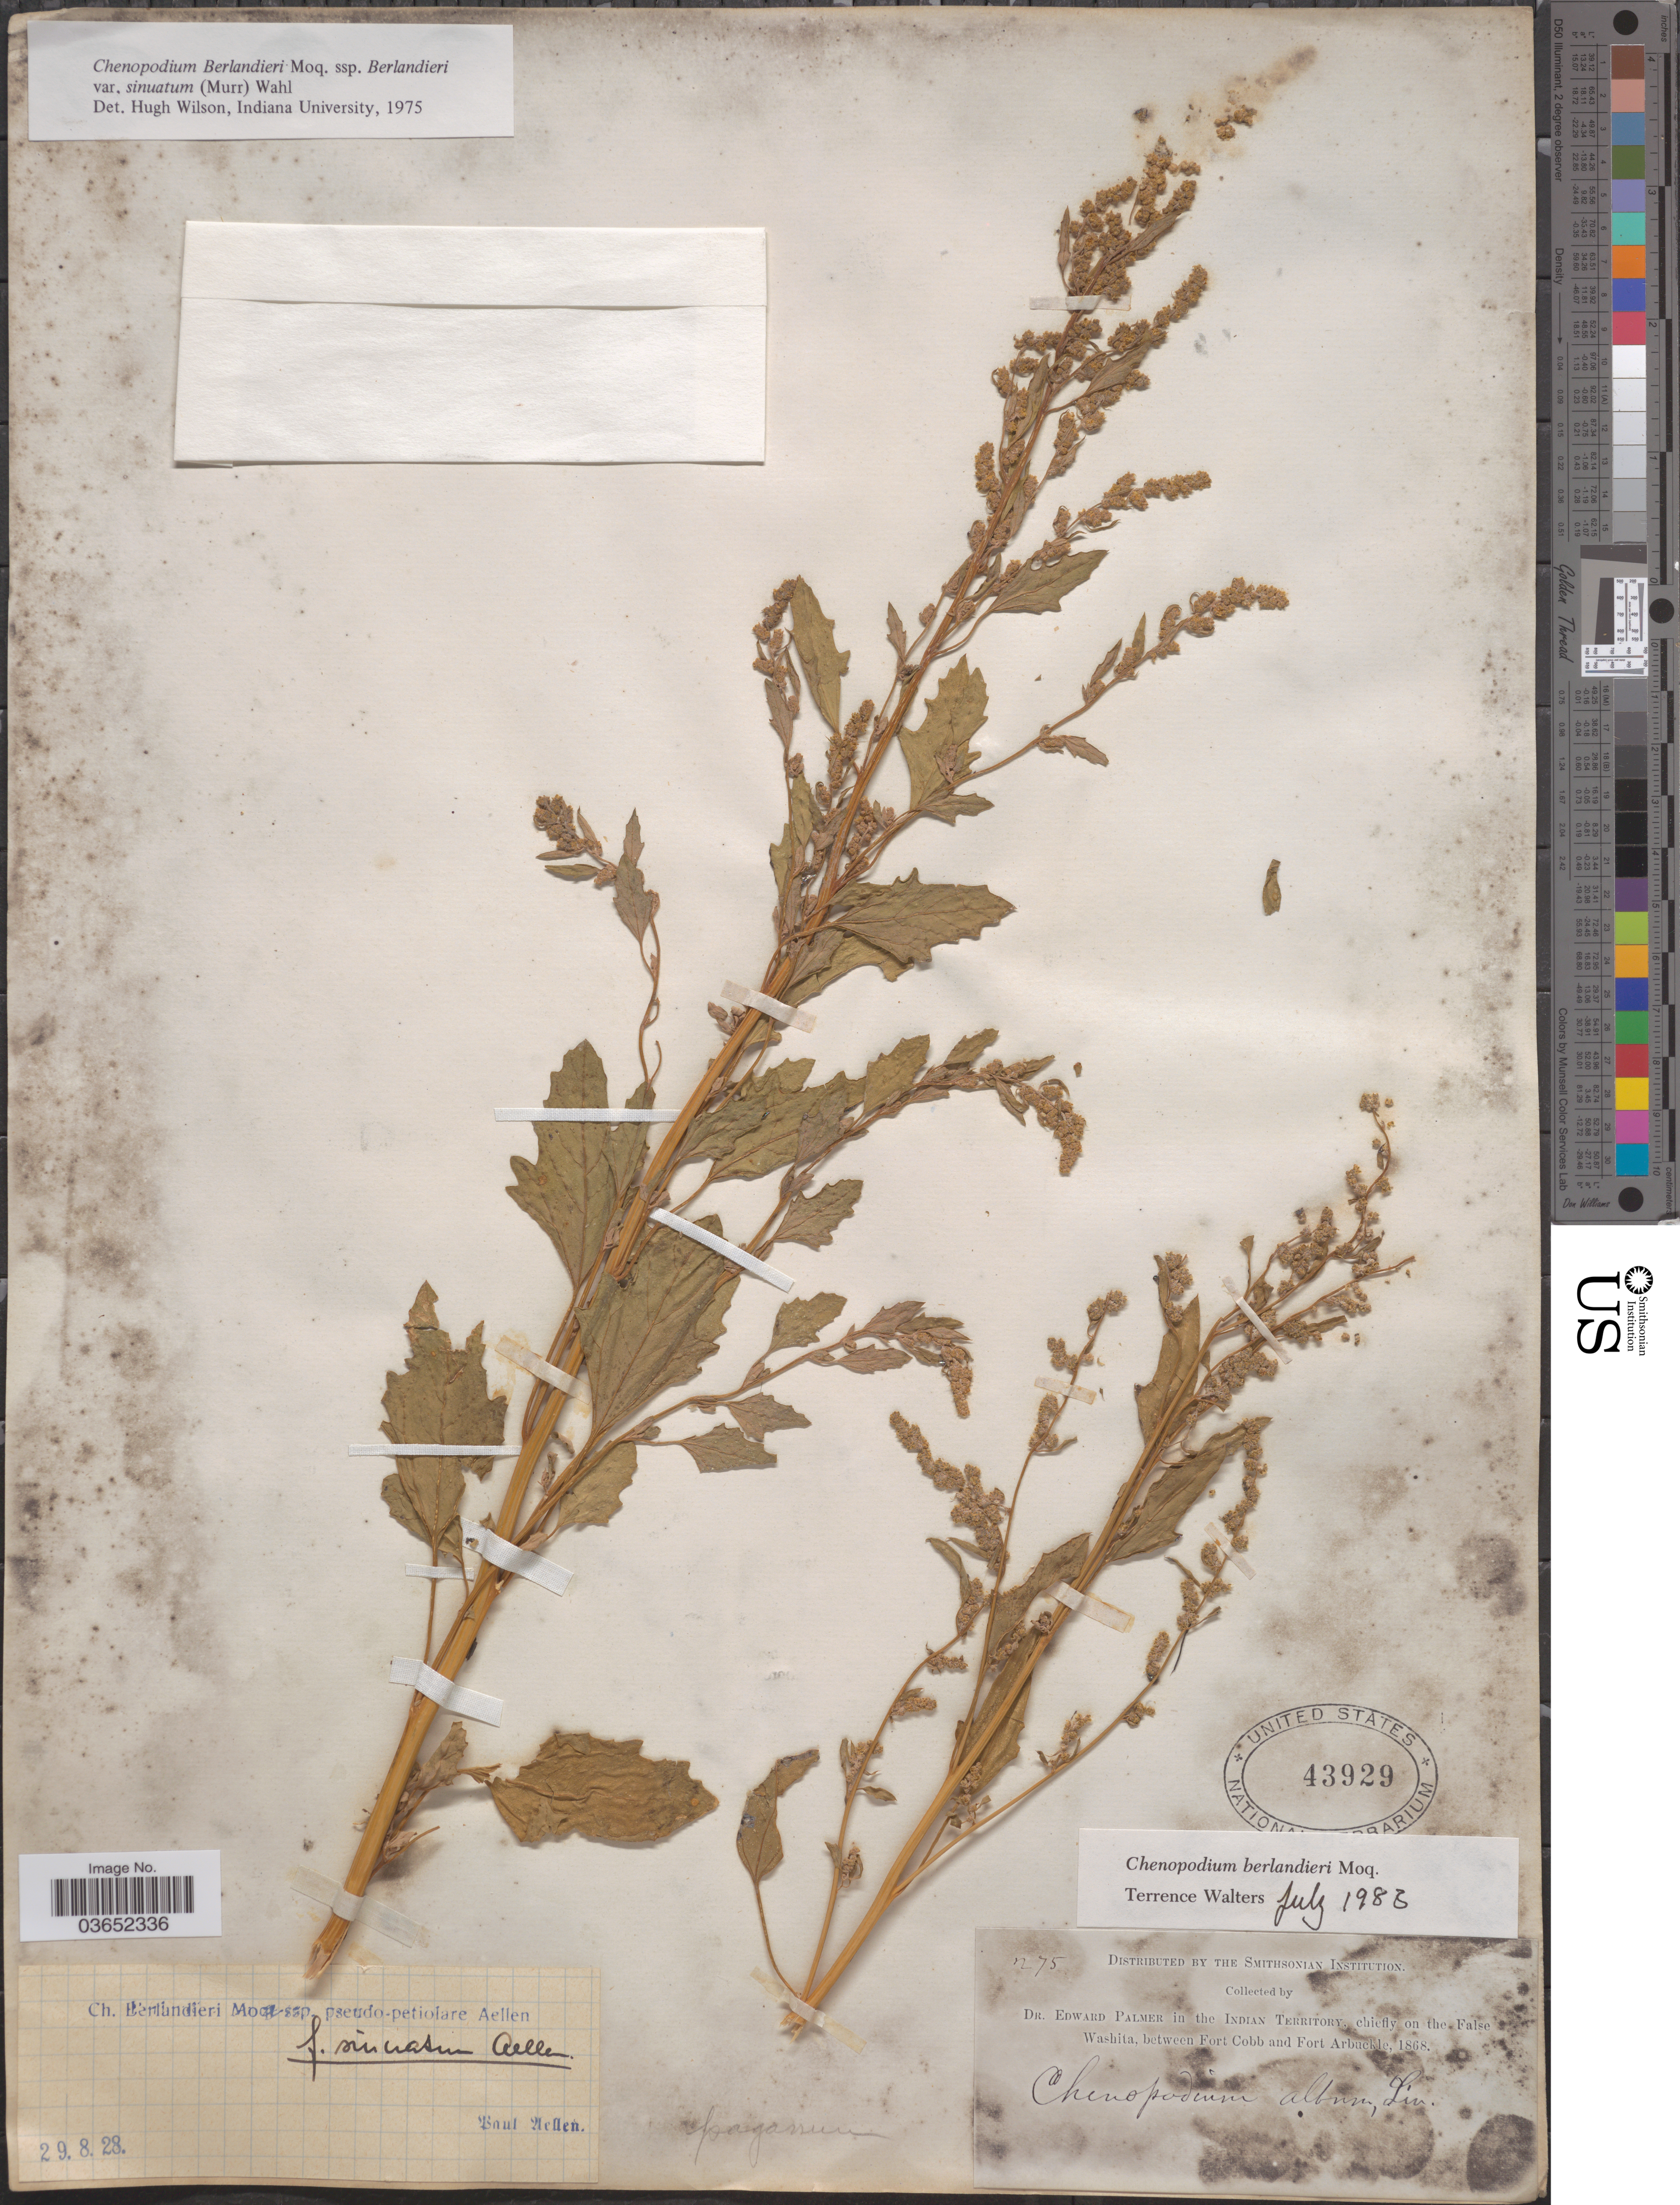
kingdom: Plantae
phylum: Tracheophyta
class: Magnoliopsida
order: Caryophyllales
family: Amaranthaceae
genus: Chenopodium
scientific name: Chenopodium berlandieri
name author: Moq.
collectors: E. Palmer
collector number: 275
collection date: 1868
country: United States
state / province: Oklahoma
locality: In the Indian Territory, chiefly on the False Washita, between Fort Cobb and Fort Arbuckle.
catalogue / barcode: US 43929